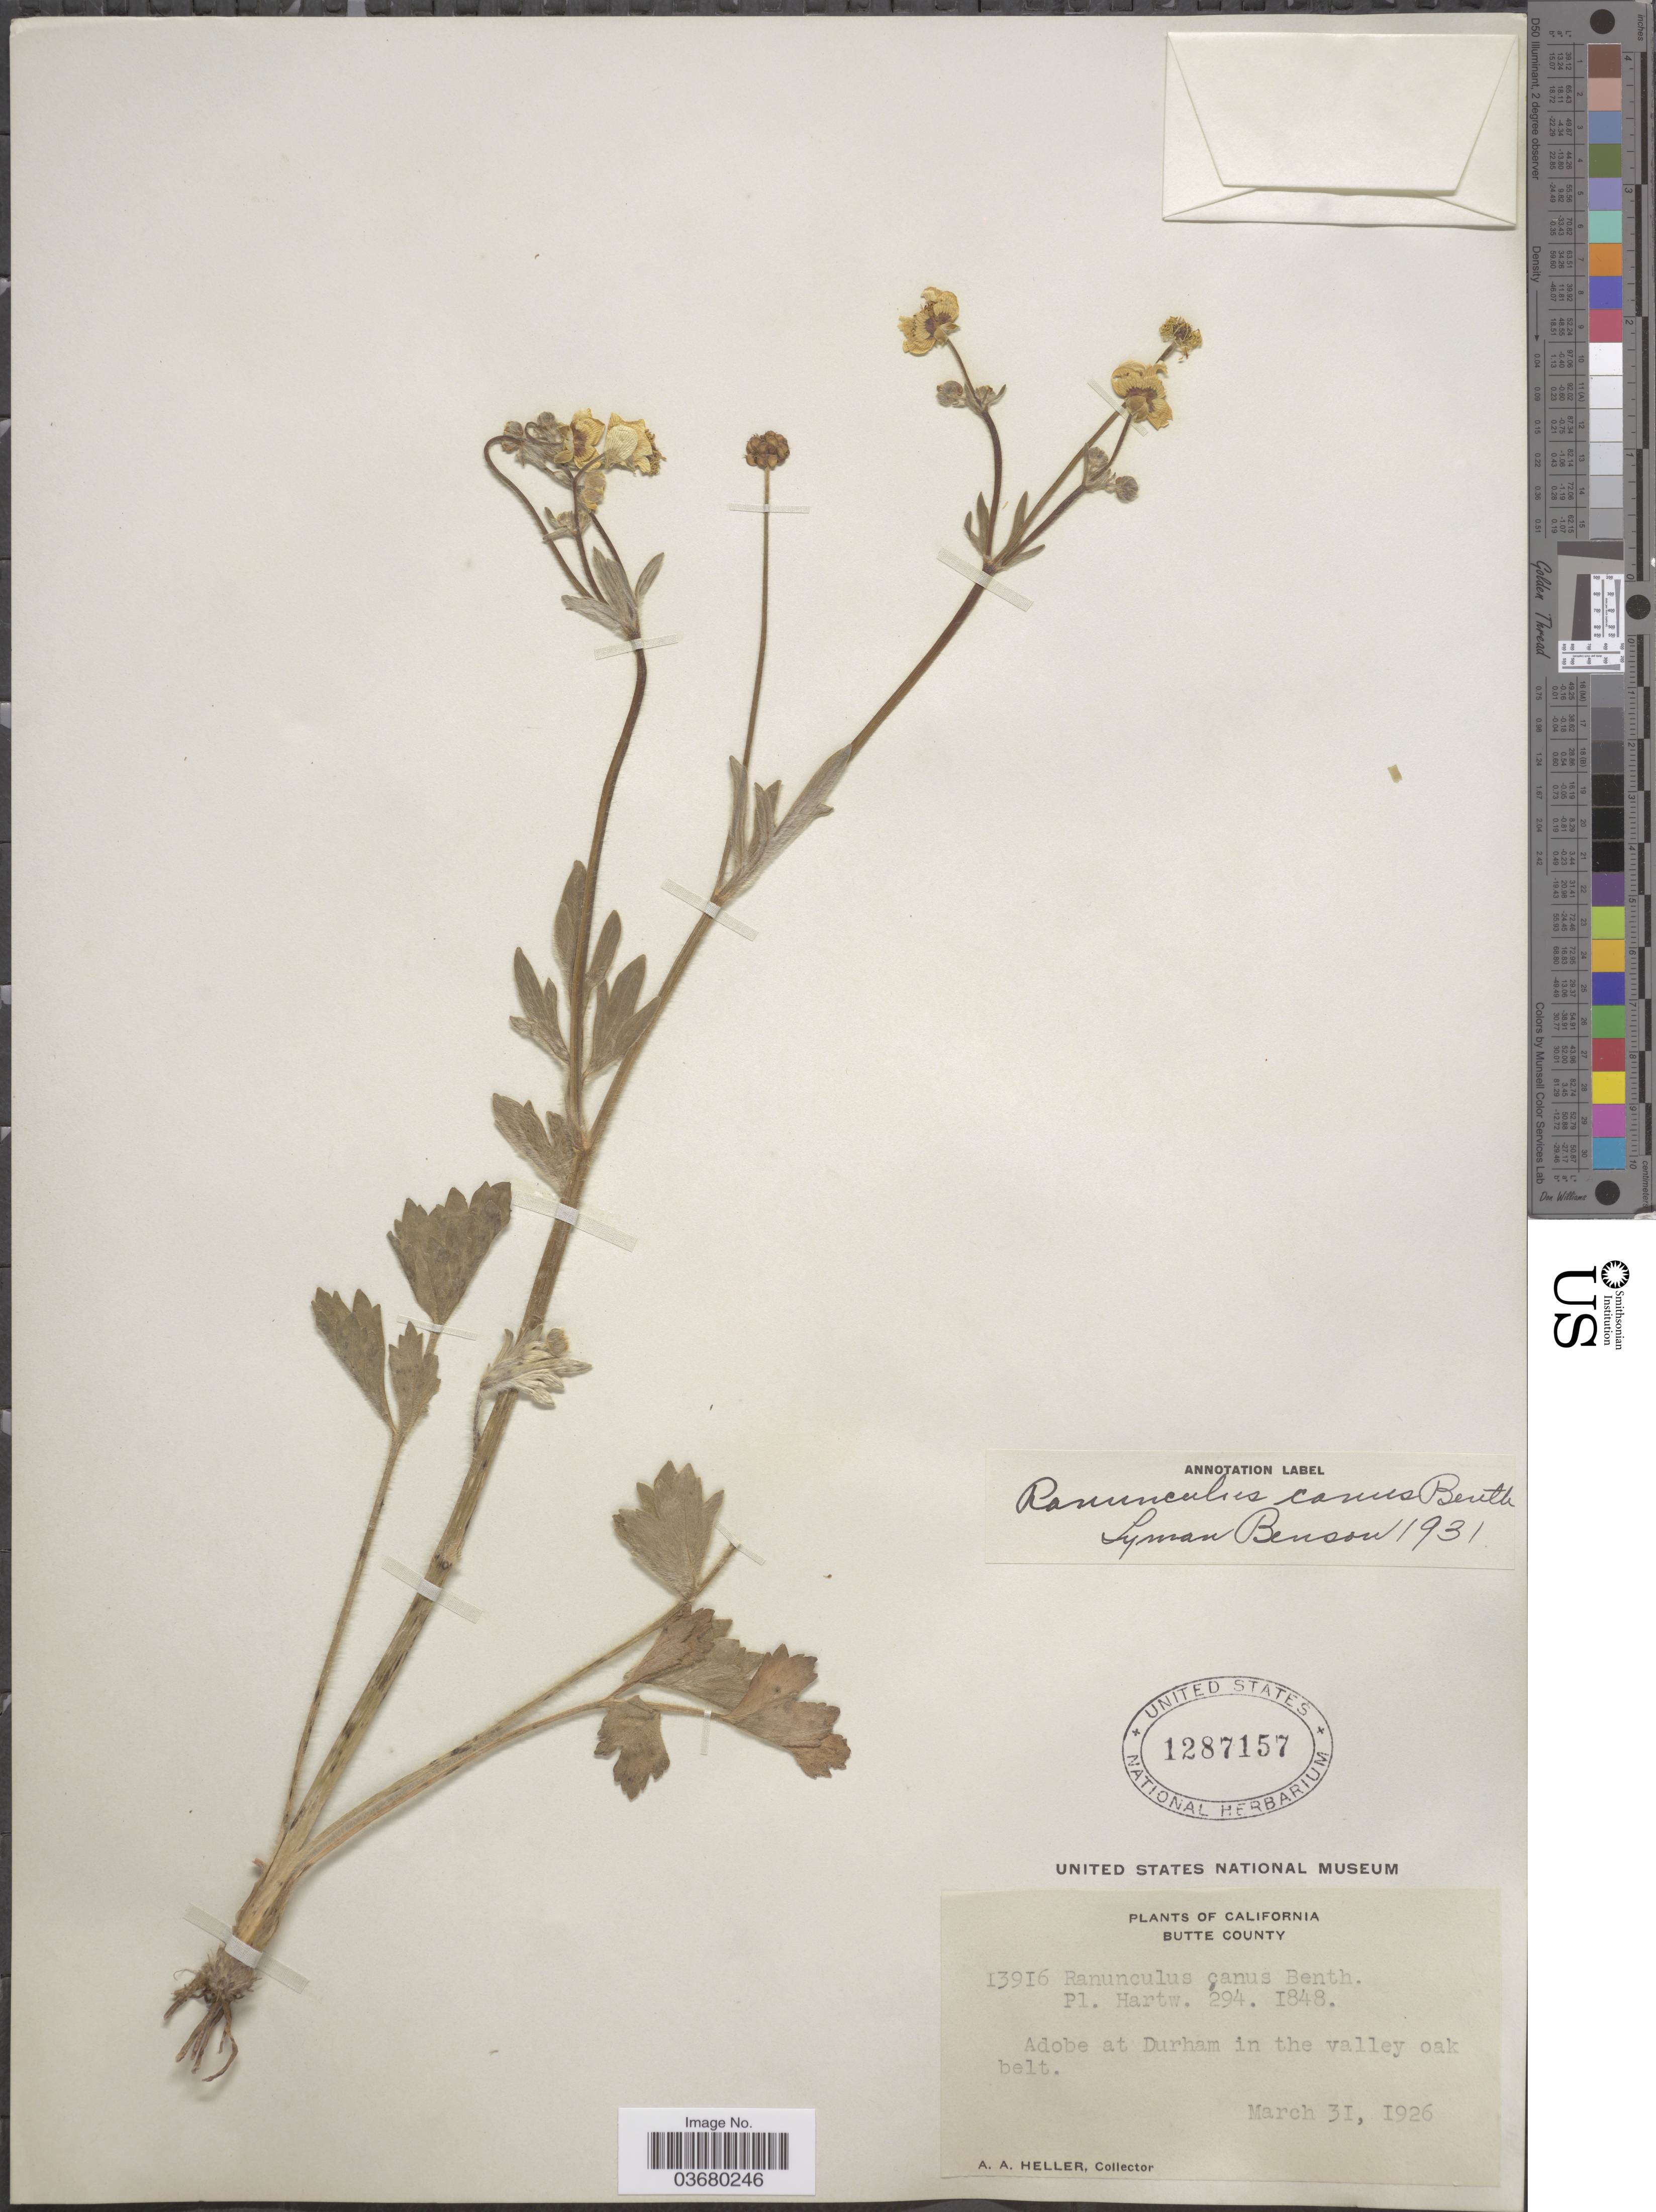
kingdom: Plantae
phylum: Tracheophyta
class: Magnoliopsida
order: Ranunculales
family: Ranunculaceae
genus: Ranunculus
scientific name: Ranunculus canus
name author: Benth.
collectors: A. A. Heller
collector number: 13916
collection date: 1926-03-31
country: United States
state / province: California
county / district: Butte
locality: Butte County. Adobe at Durham in the valley oak belt.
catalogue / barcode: US 1287157